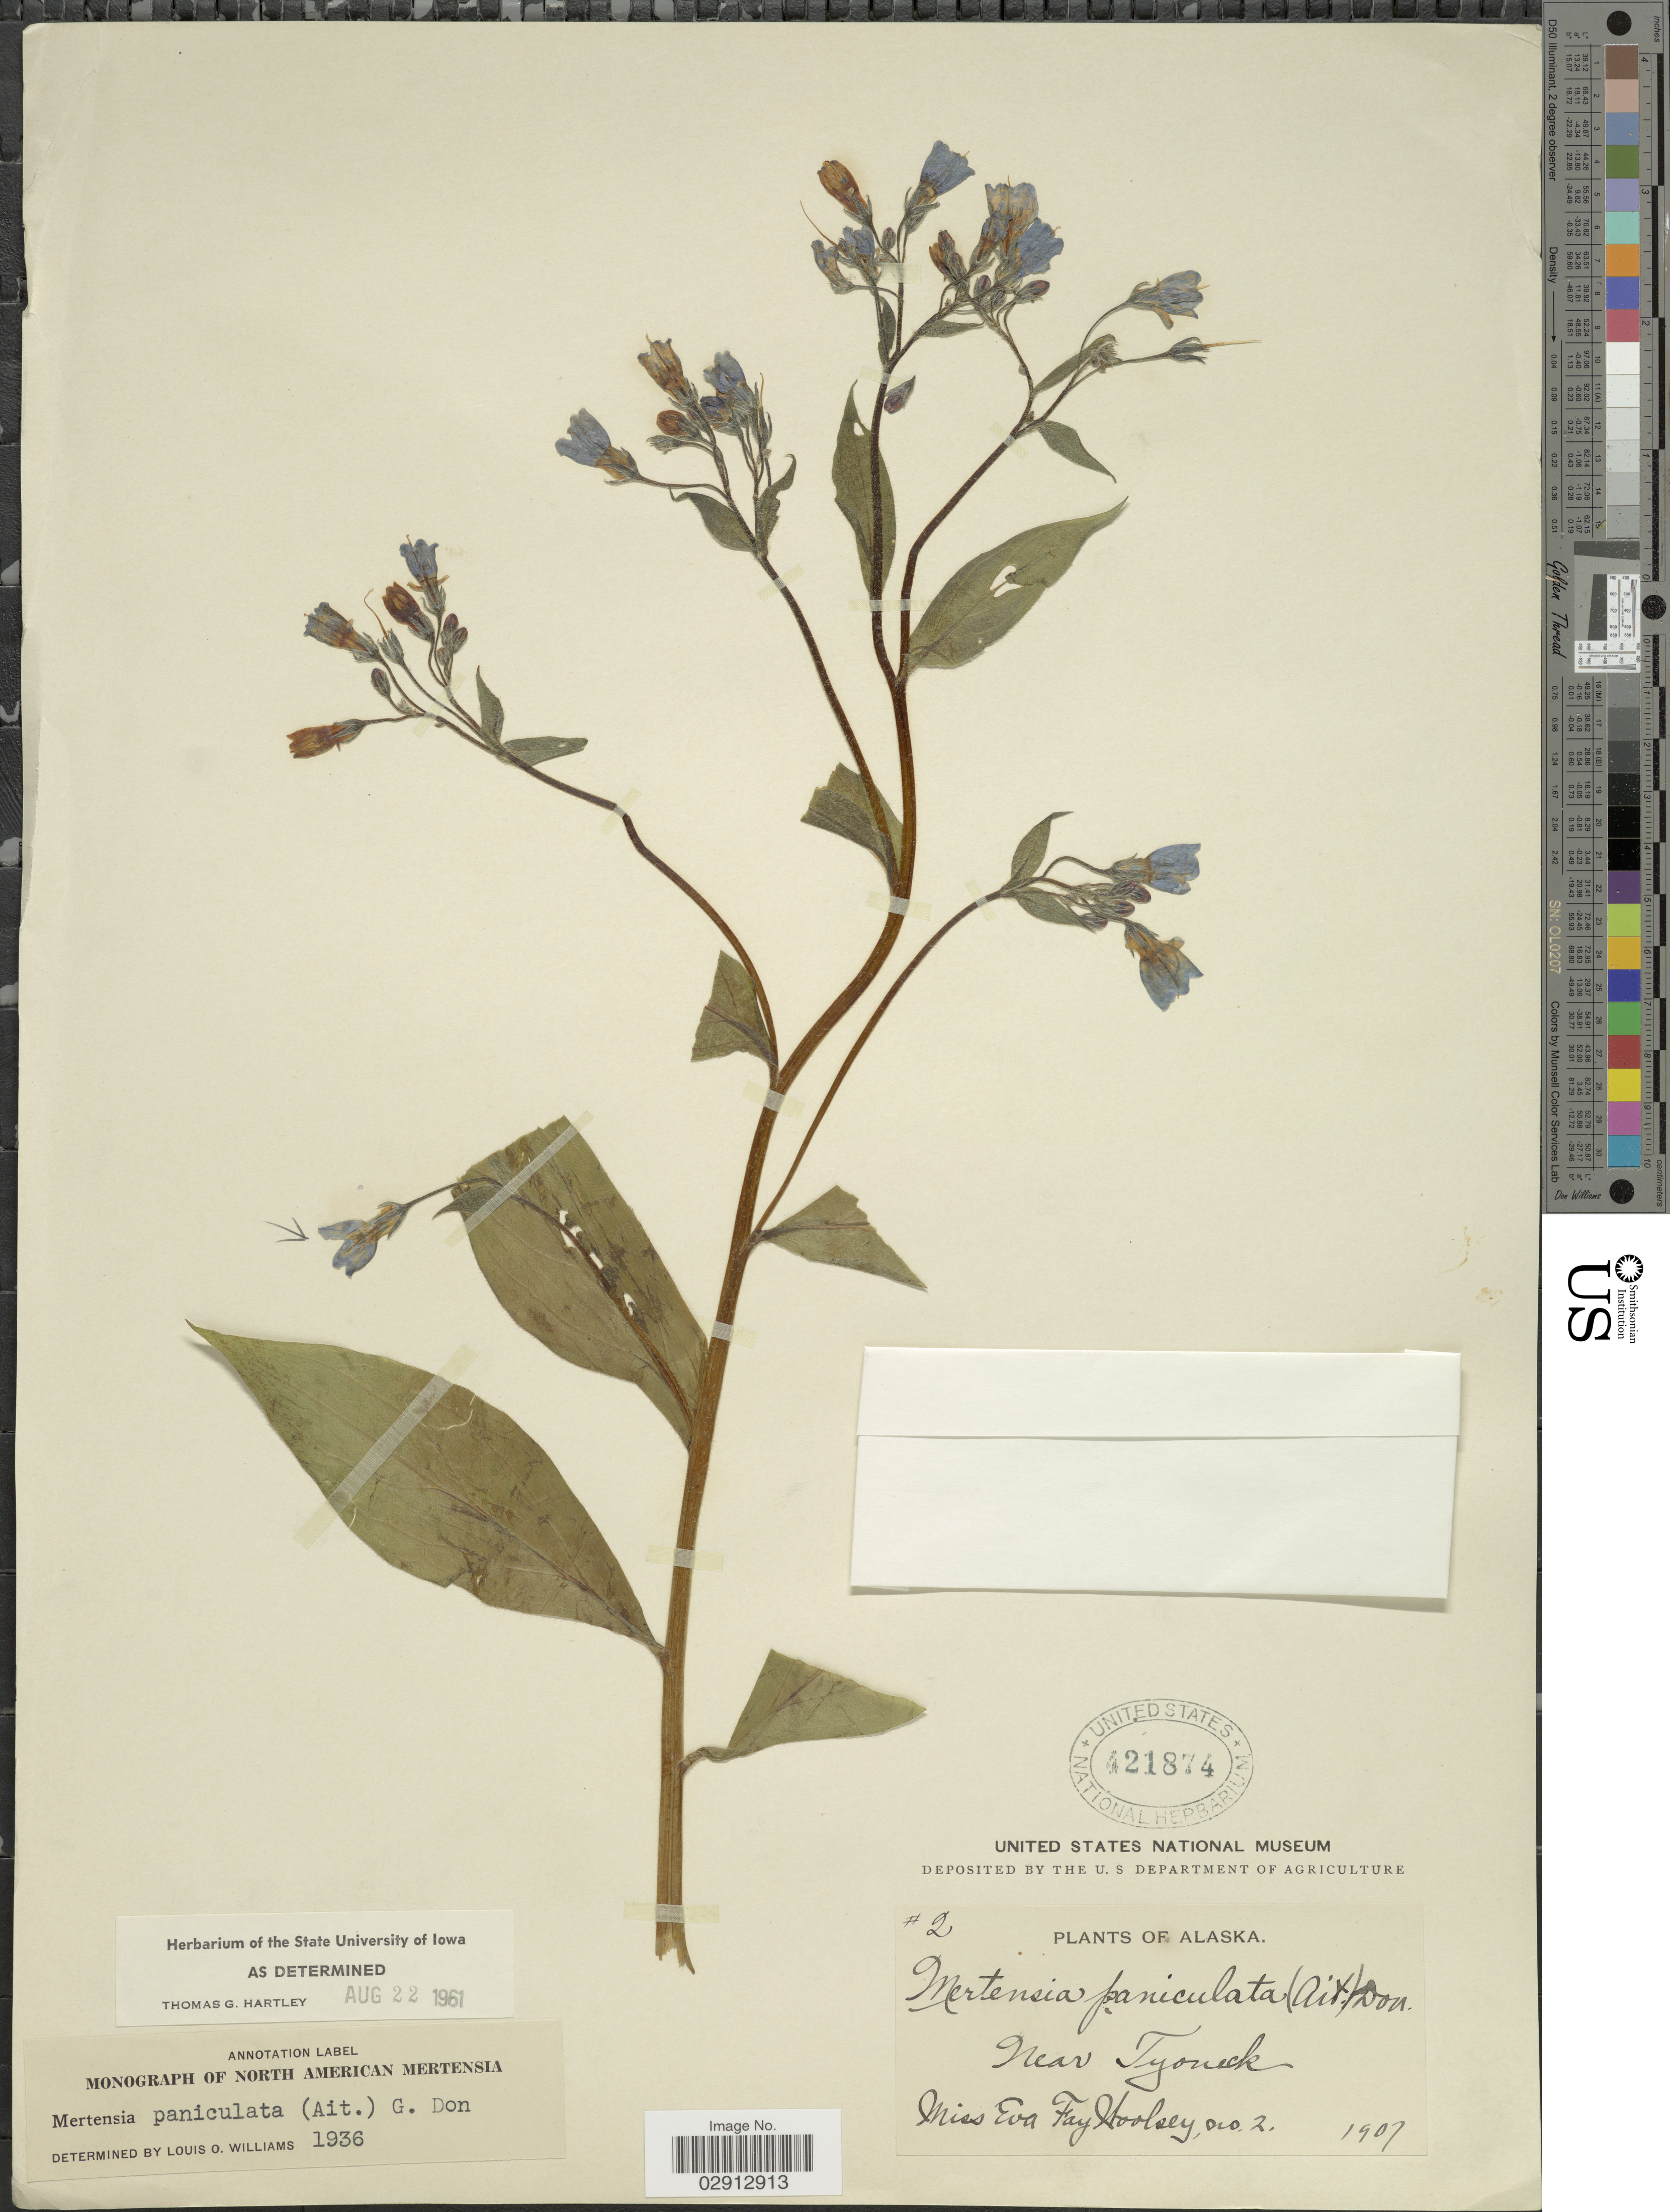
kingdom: Plantae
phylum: Tracheophyta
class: Magnoliopsida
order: Boraginales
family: Boraginaceae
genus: Mertensia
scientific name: Mertensia paniculata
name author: (Aiton) G. Don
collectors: E. Woolsey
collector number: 2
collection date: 1907-10-02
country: United States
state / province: Alaska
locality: Near Tyoneck.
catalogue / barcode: US 421874